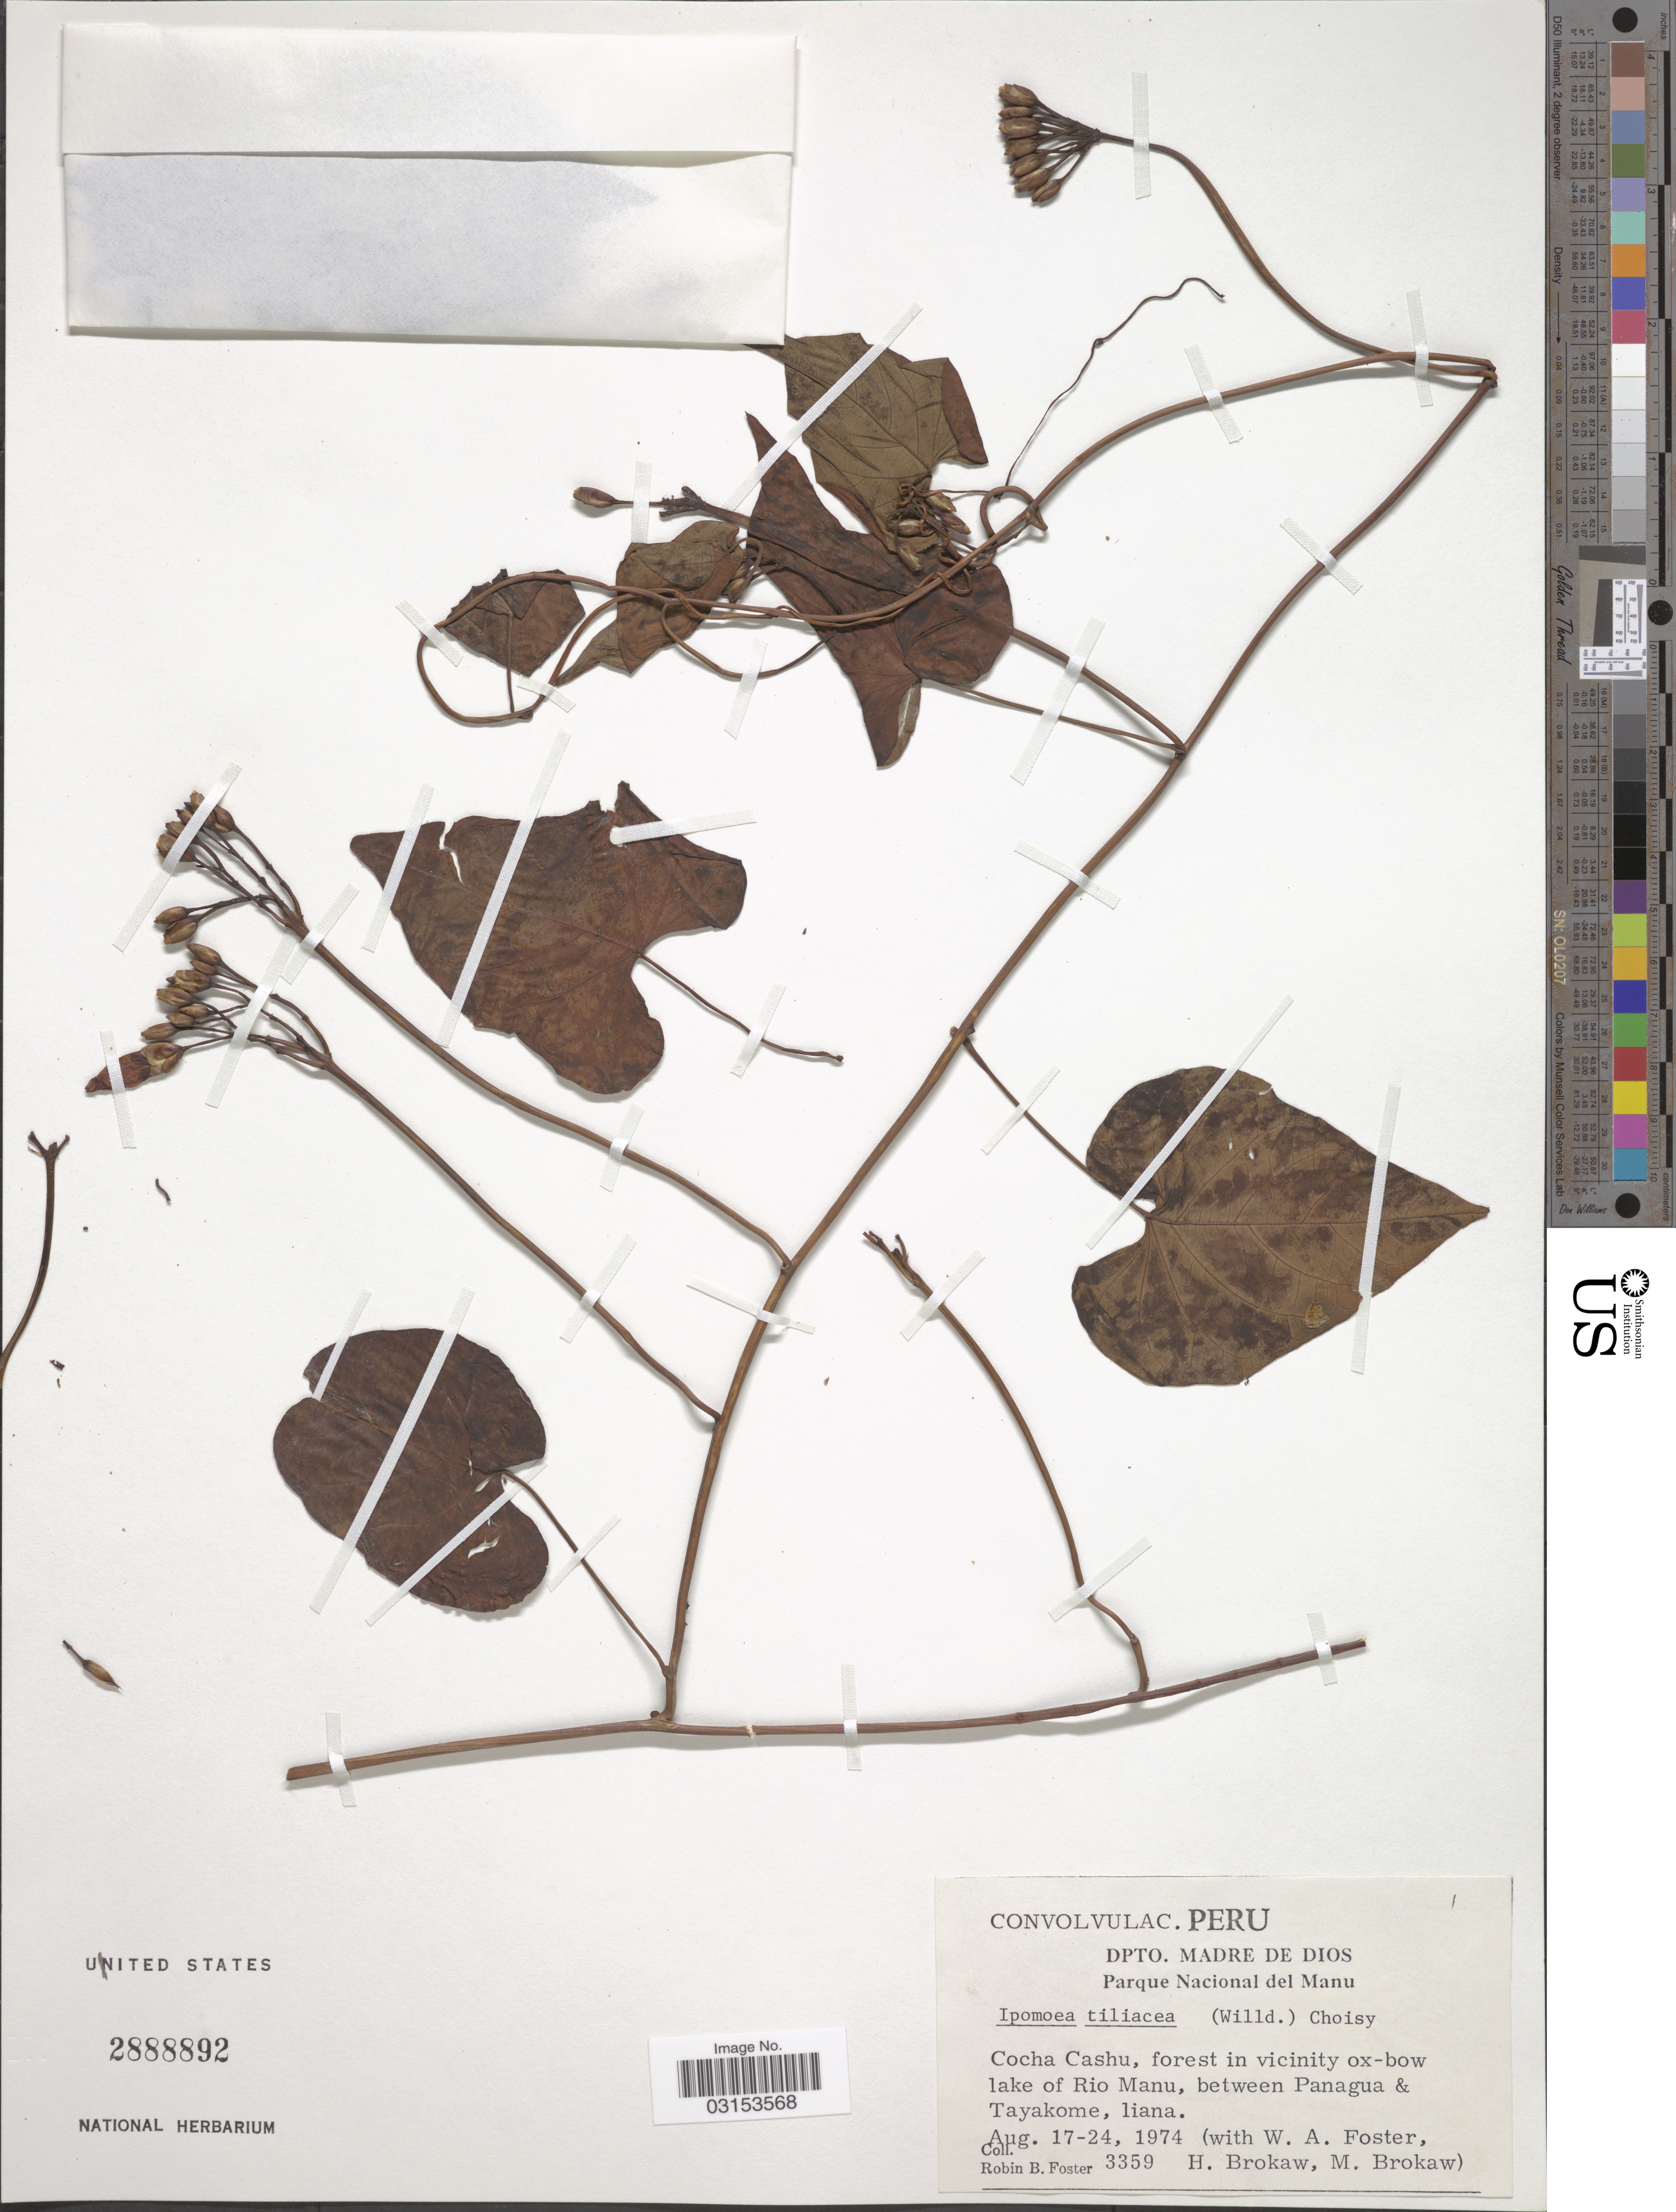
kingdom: Plantae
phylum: Tracheophyta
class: Magnoliopsida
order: Solanales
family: Convolvulaceae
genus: Ipomoea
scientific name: Ipomoea tiliacea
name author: (Willd.) Choisy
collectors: R. B. Foster, W. Foster, H. Brokaw & M. Brokaw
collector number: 3359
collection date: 1974-08-17/1974-08-24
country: Peru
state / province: Madre de Dios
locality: Dpto. Madre De Dios. Parque Nacional del Manu. Cocha Cashu, forest in vicinity ox-bow lake of Rio Manu, between Panagua and Tayakome, liana.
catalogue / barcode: US 2888892